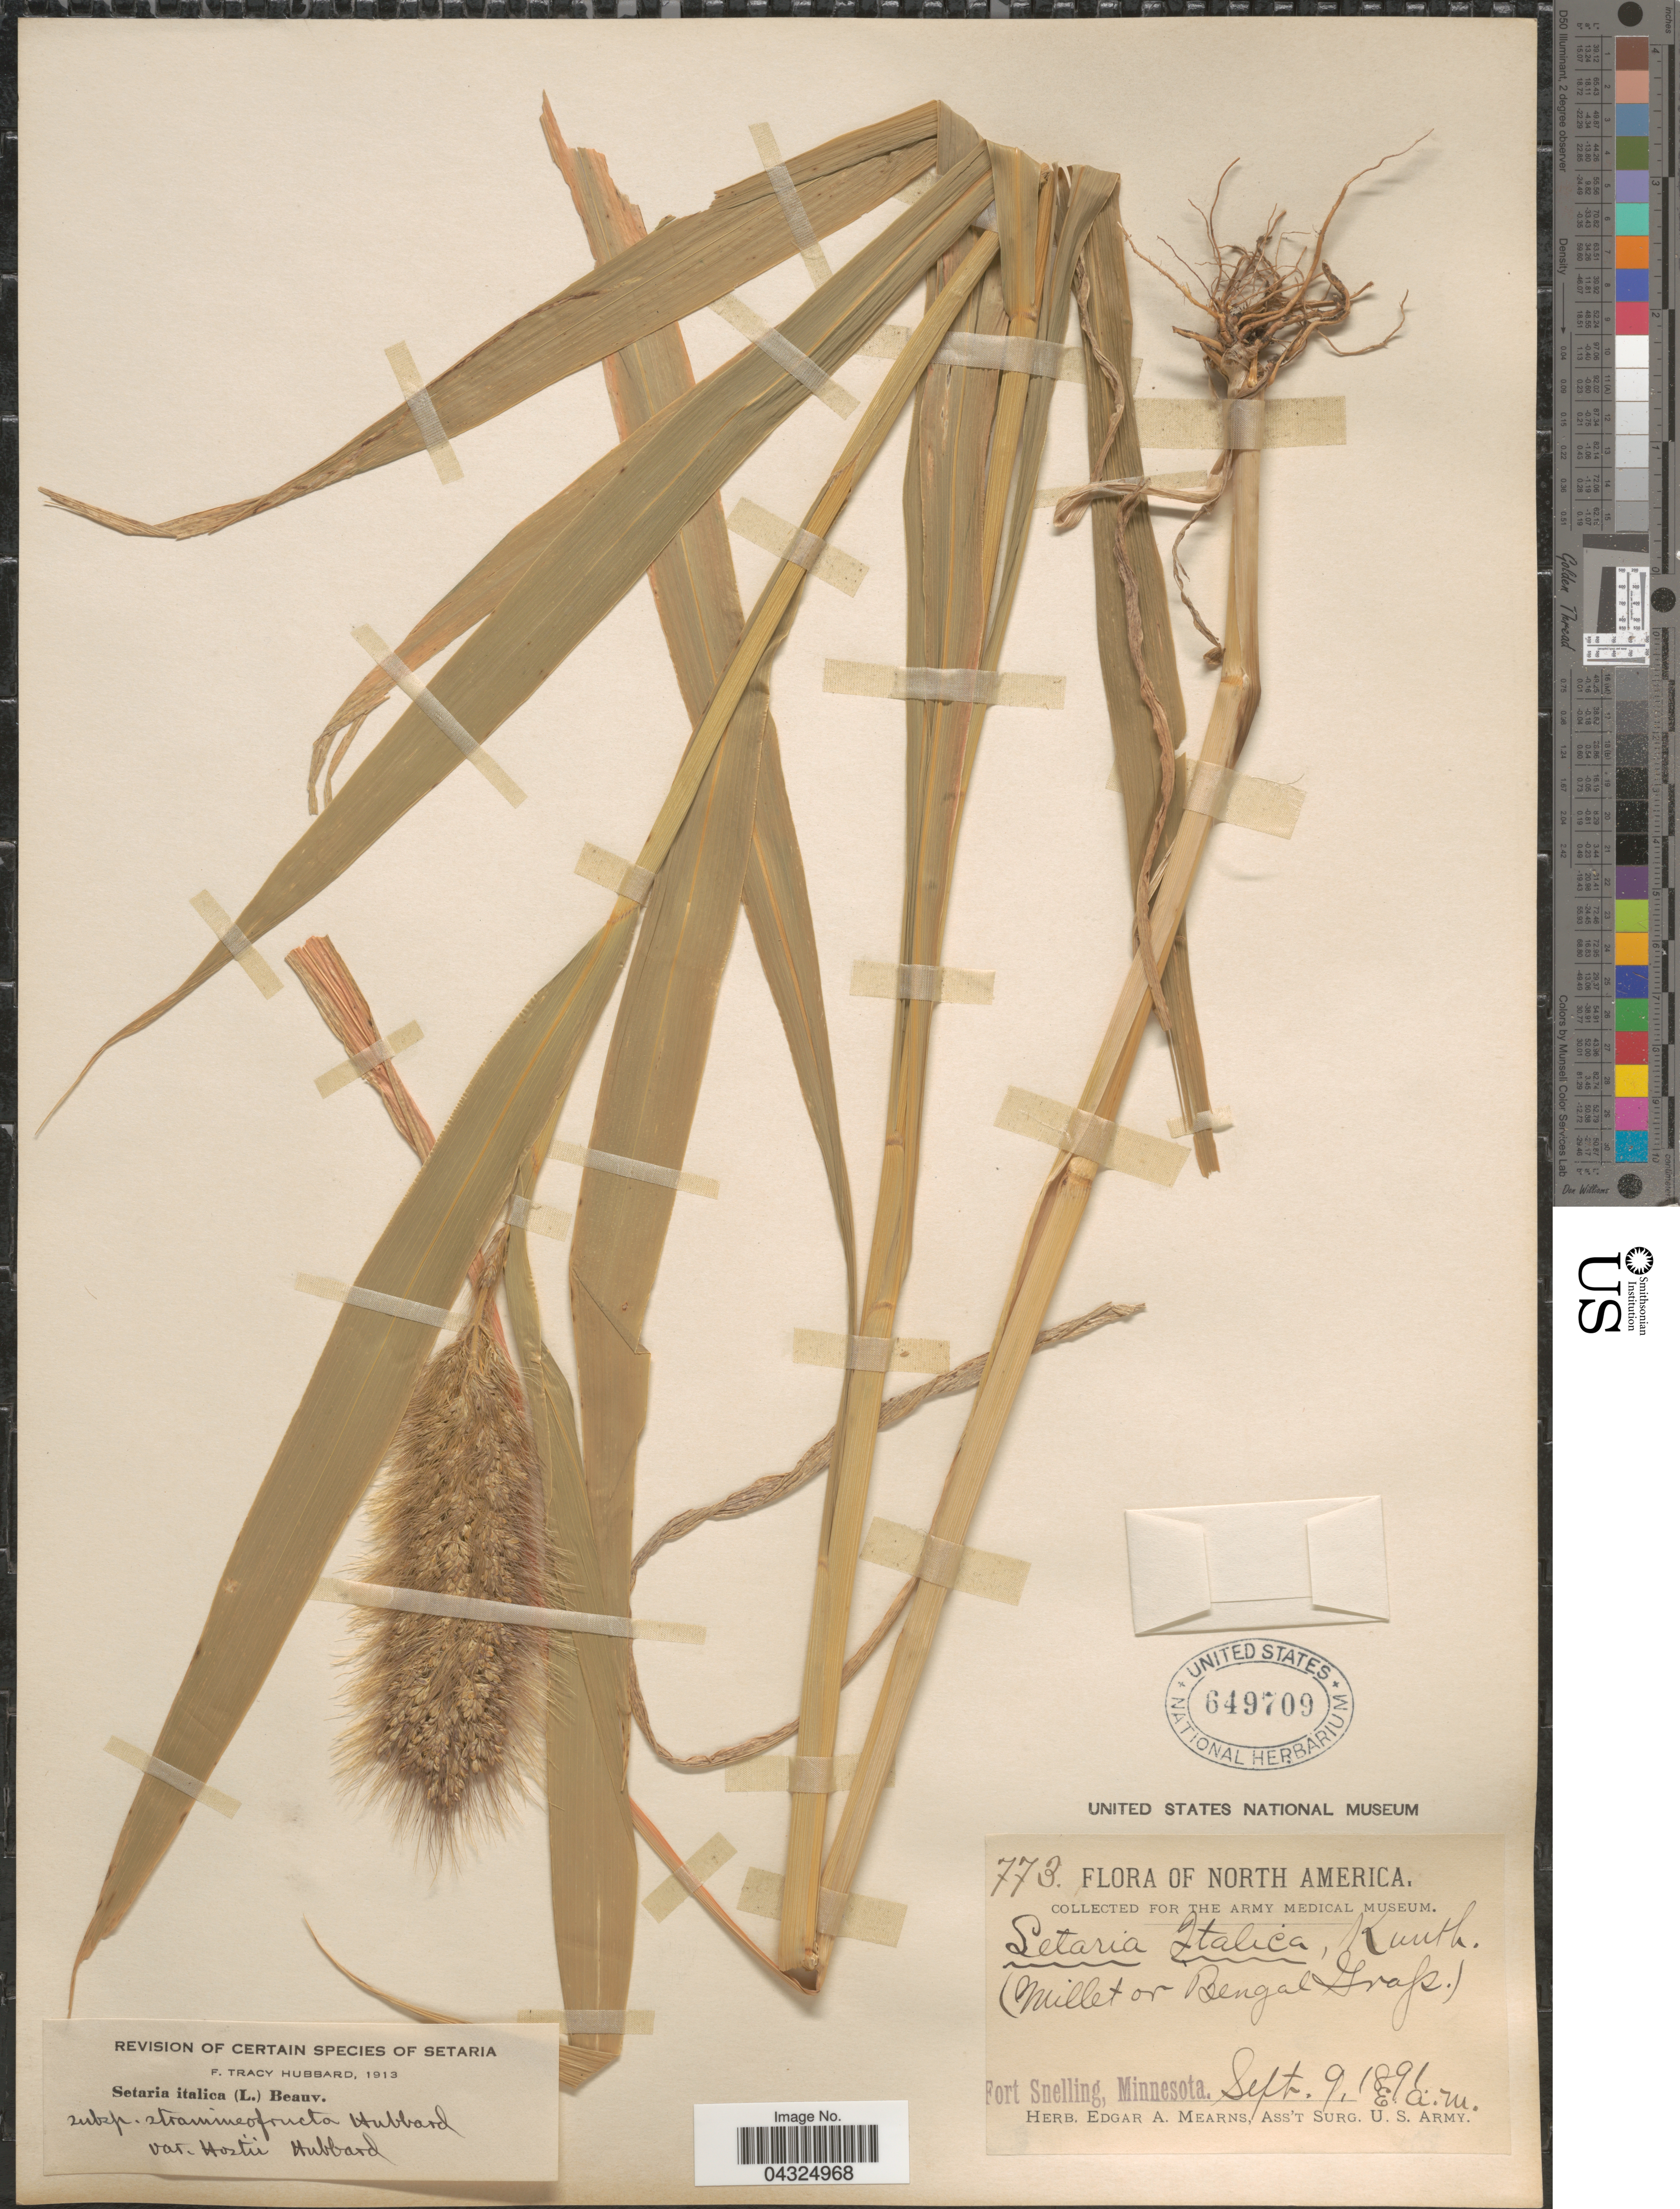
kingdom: Plantae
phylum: Tracheophyta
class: Liliopsida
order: Poales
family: Poaceae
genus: Setaria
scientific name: Setaria italica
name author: (L.) P. Beauv.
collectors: E. A. M.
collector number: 773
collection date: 1891-09-09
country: United States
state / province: Minnesota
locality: Fort Snelling.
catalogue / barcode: US 649709